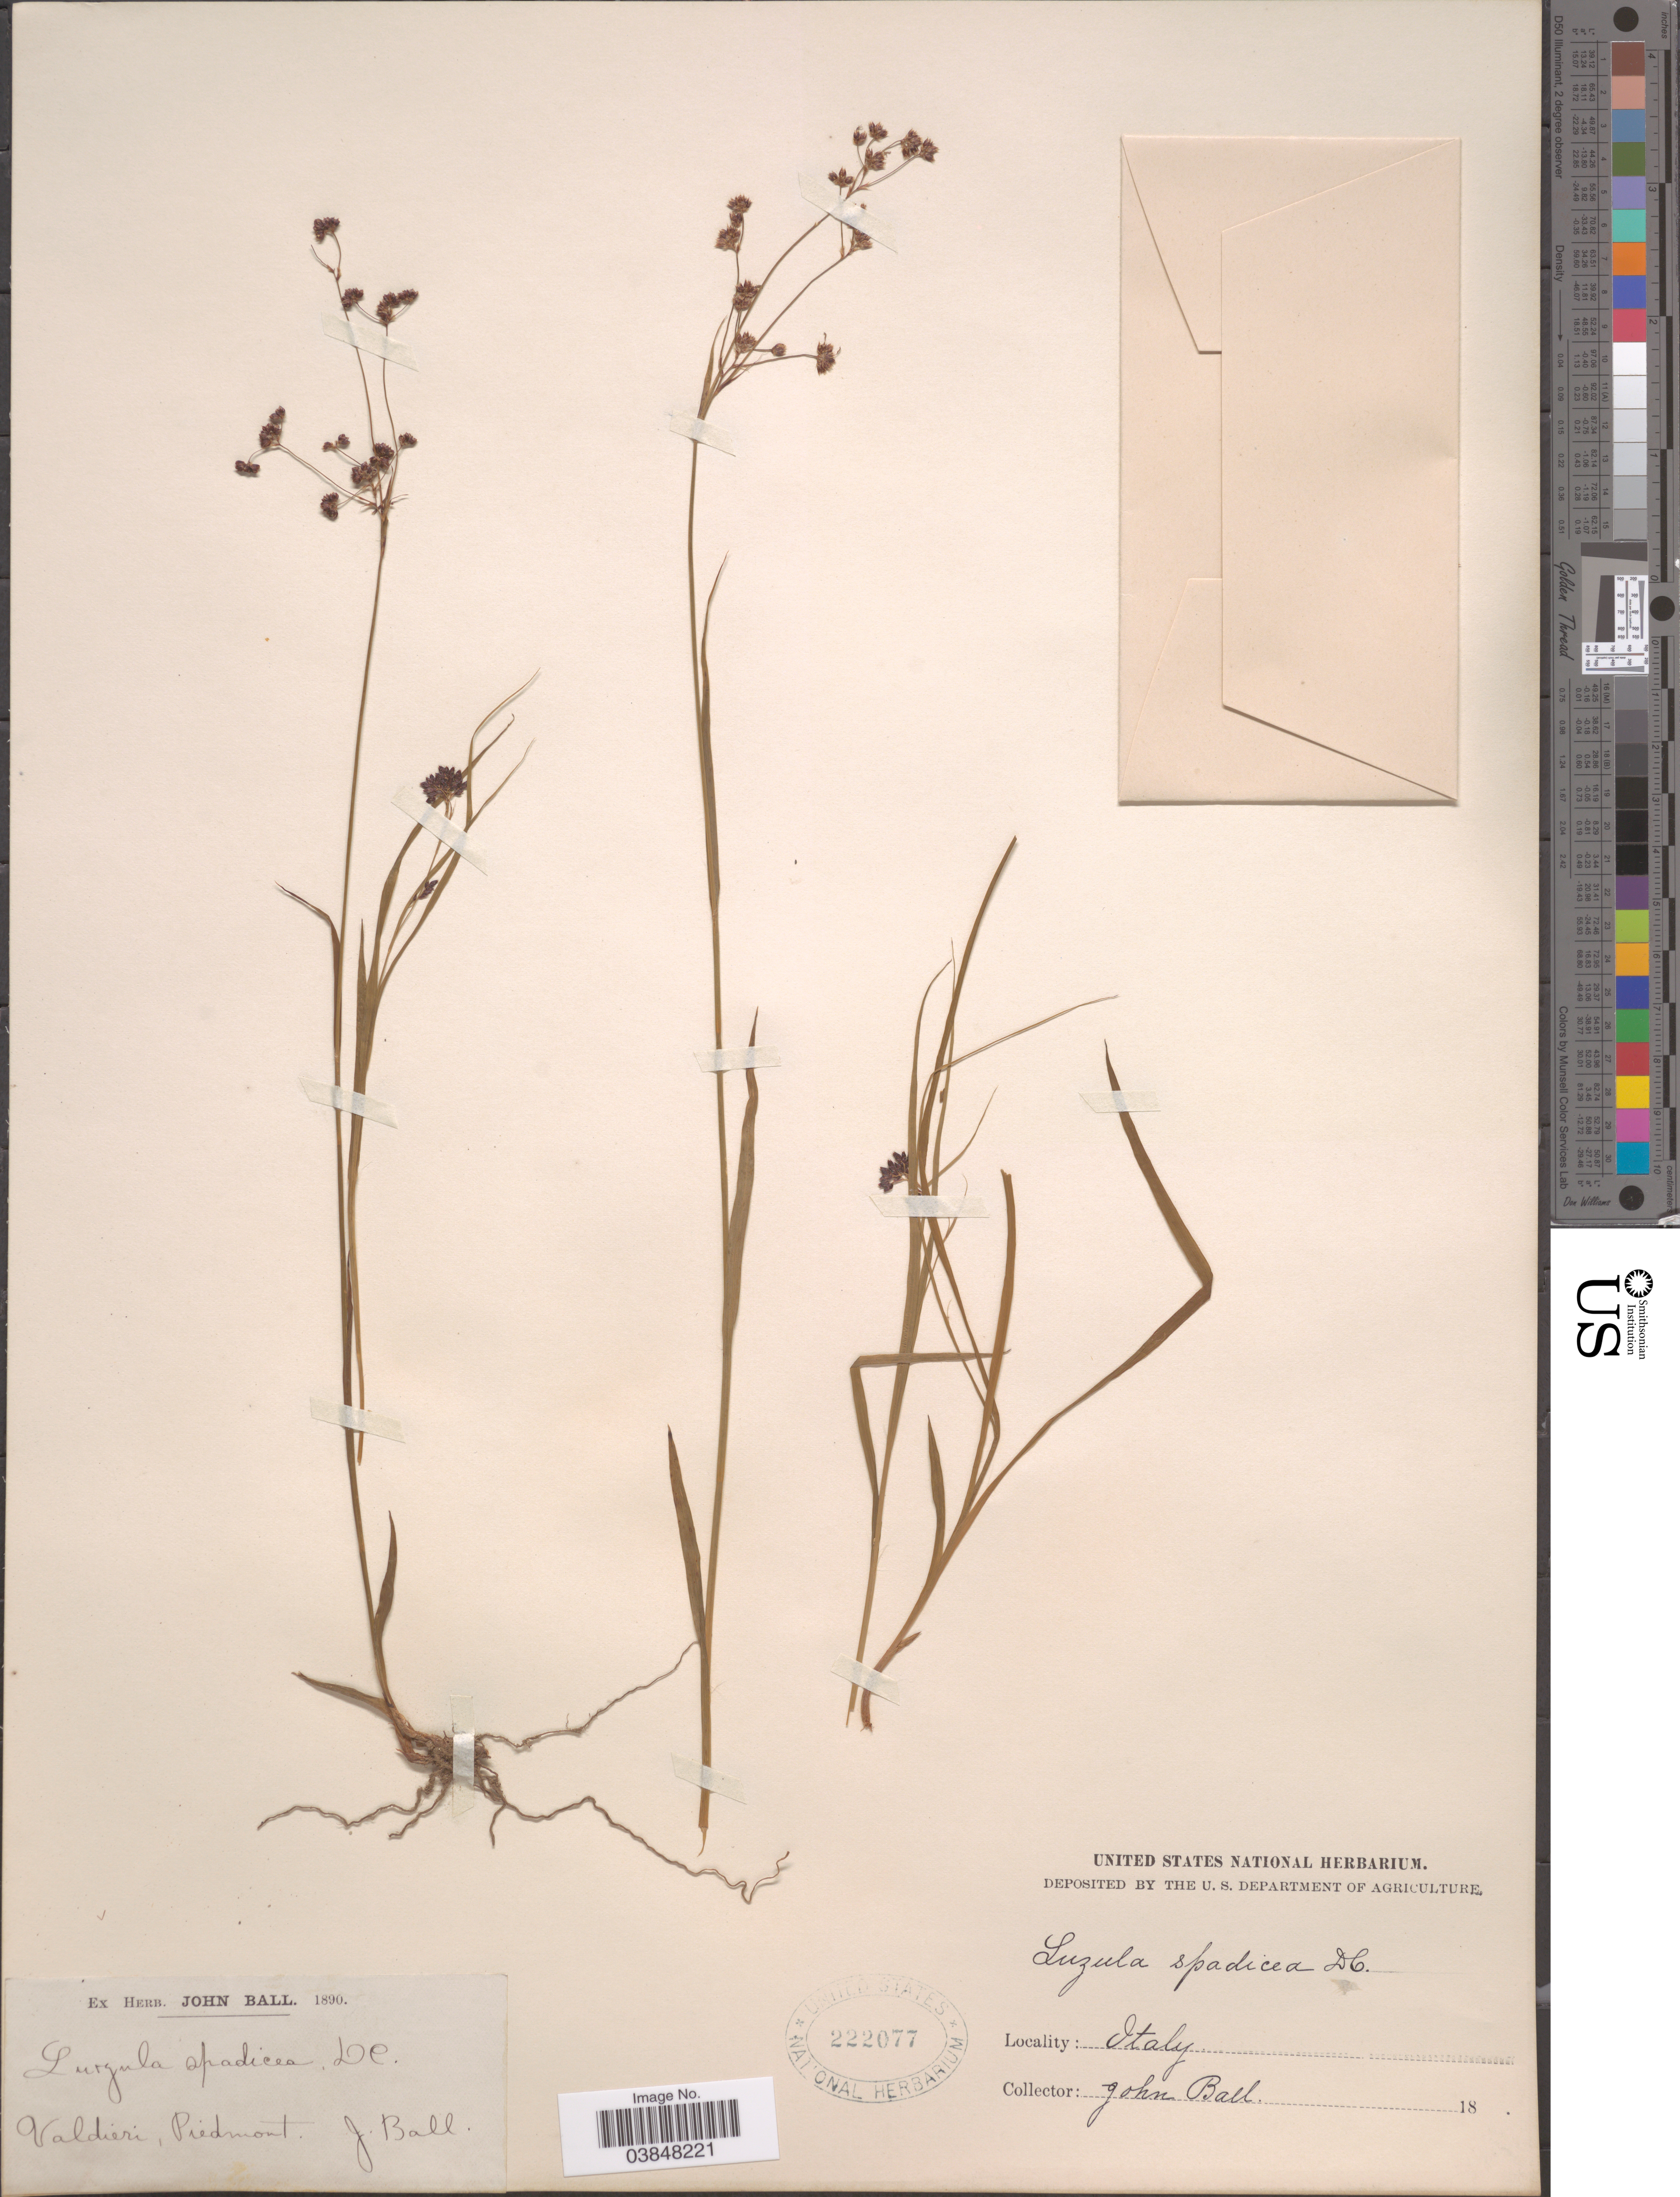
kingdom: Plantae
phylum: Tracheophyta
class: Liliopsida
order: Poales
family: Juncaceae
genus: Luzula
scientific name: Luzula spadicea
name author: DC.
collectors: J. Ball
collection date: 1890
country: Italy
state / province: Piedmont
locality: Valdieri.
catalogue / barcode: US 222077